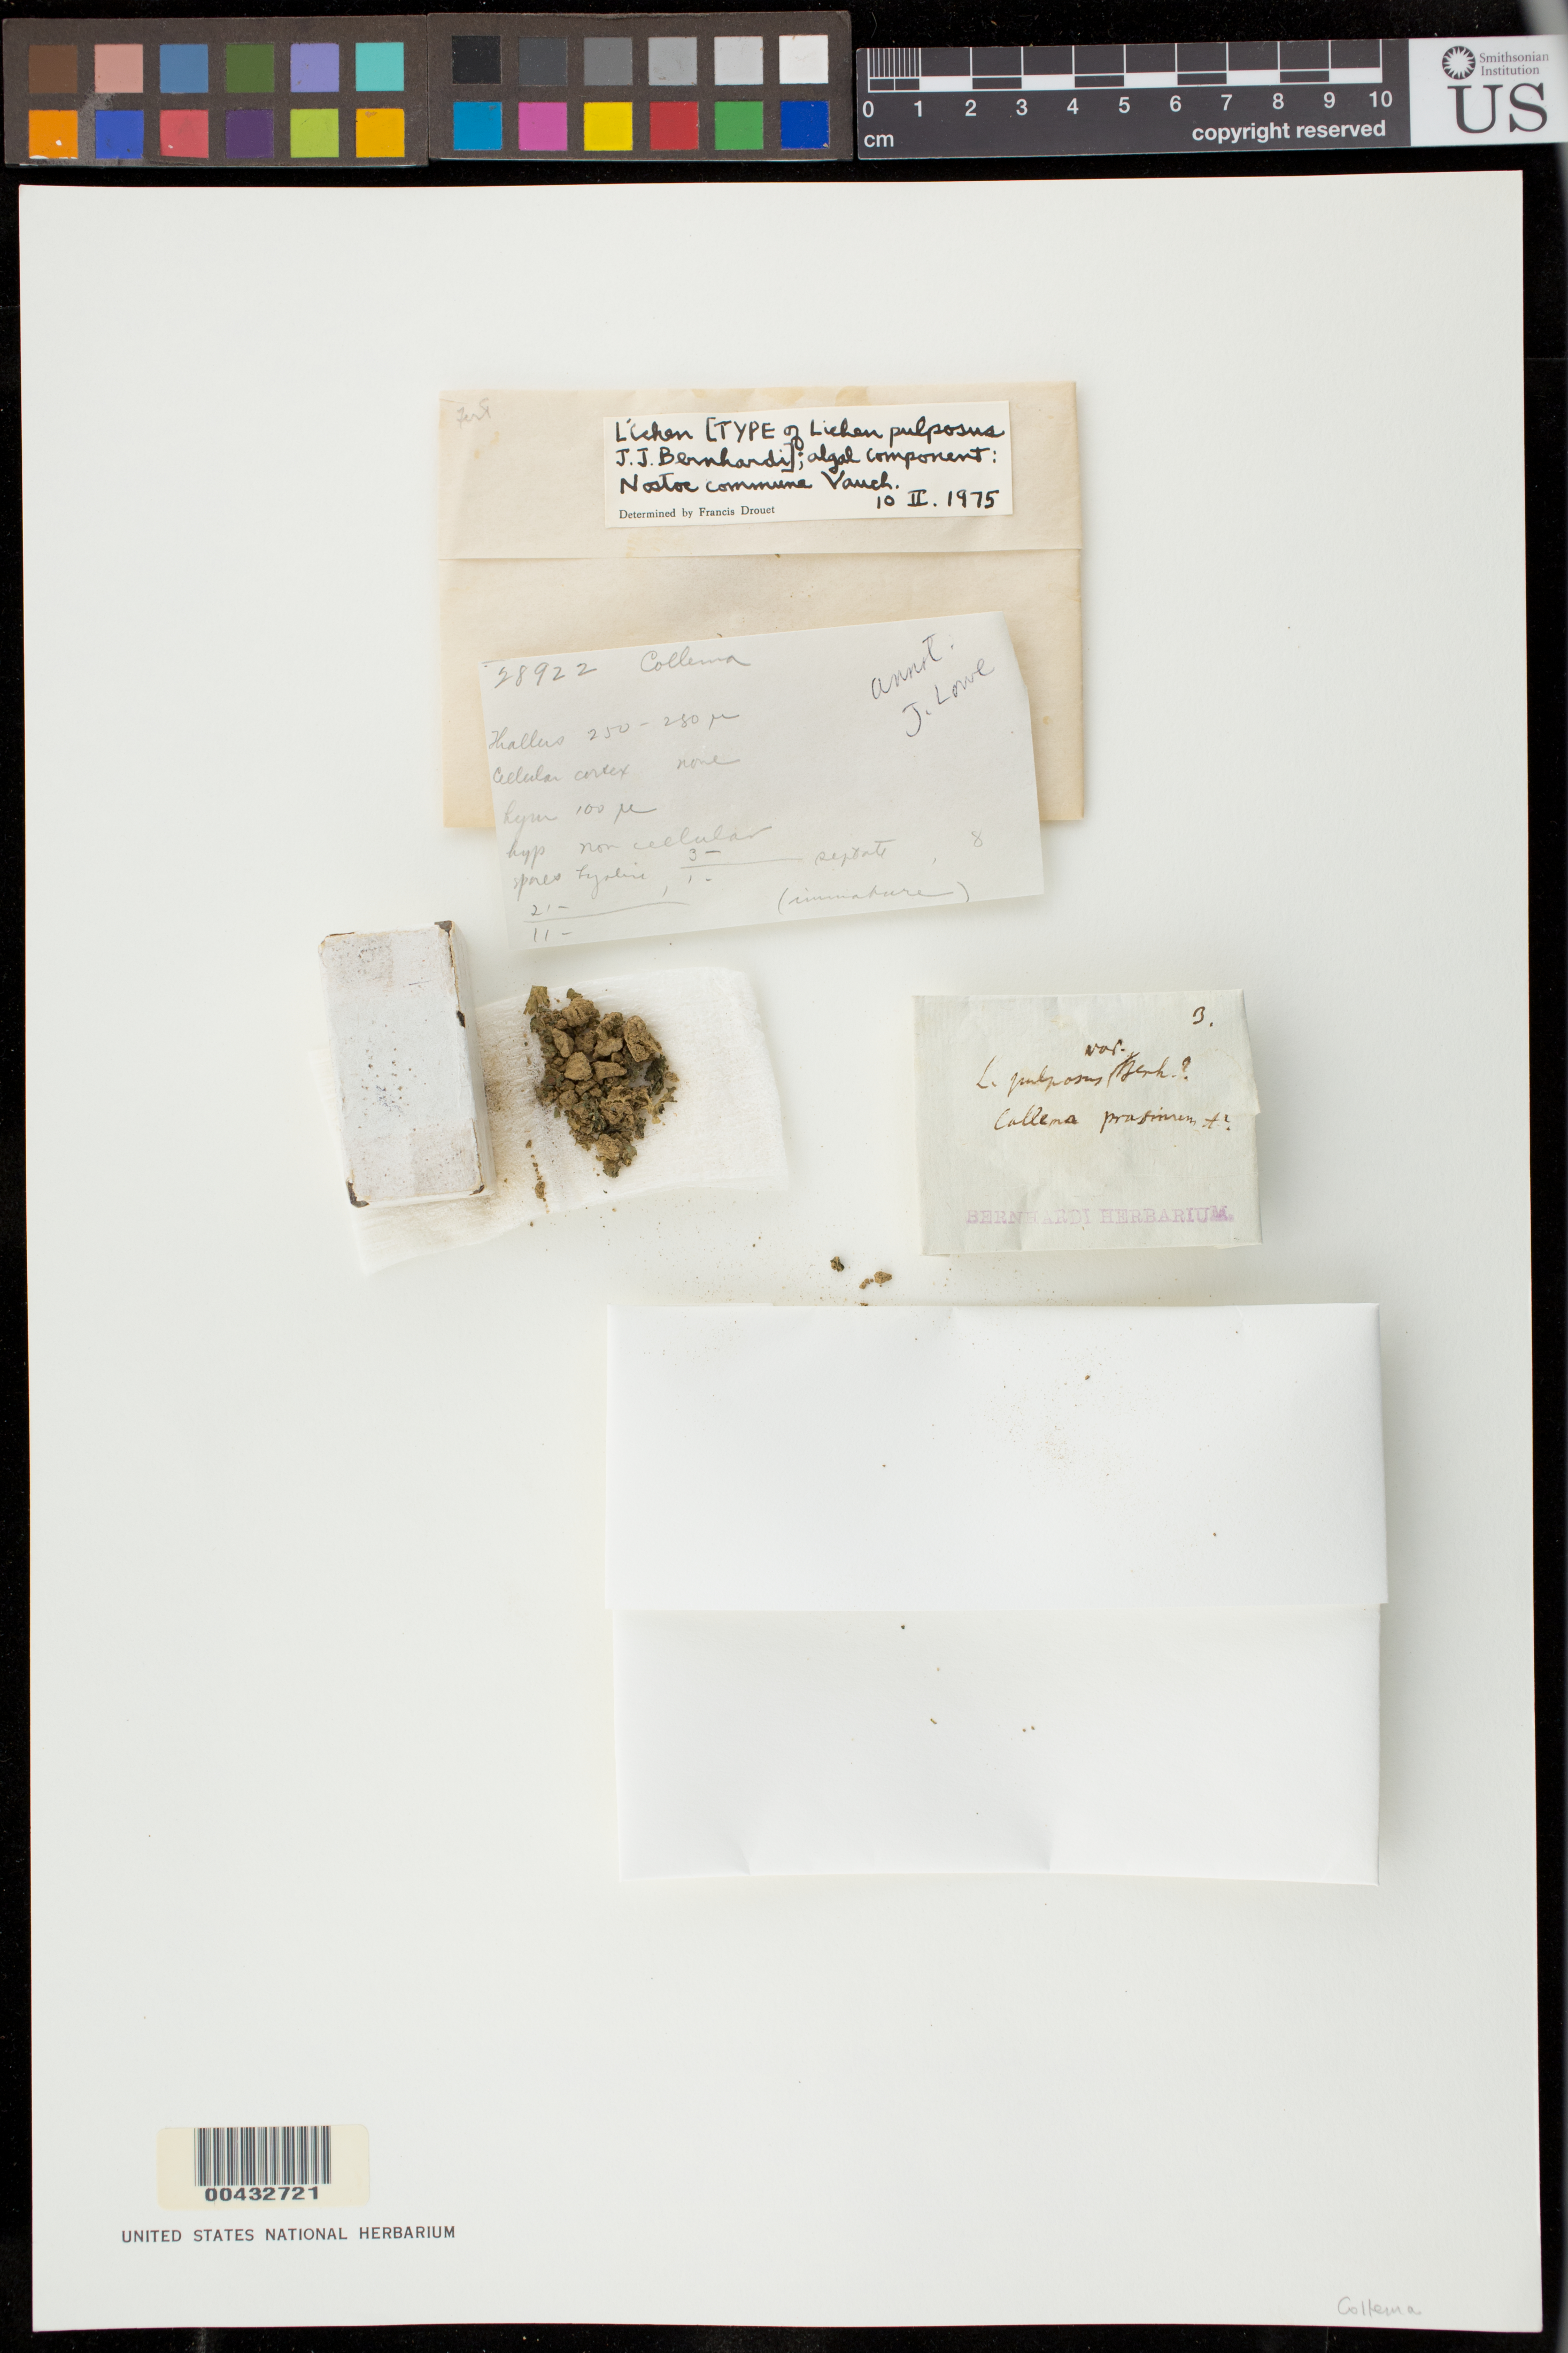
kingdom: Fungi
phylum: Ascomycota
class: Lecanoromycetes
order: Lecanorales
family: Parmeliaceae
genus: Lichen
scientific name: Lichen pulposus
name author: Bernh.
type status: Possible Type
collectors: ex herb. Bernhardi